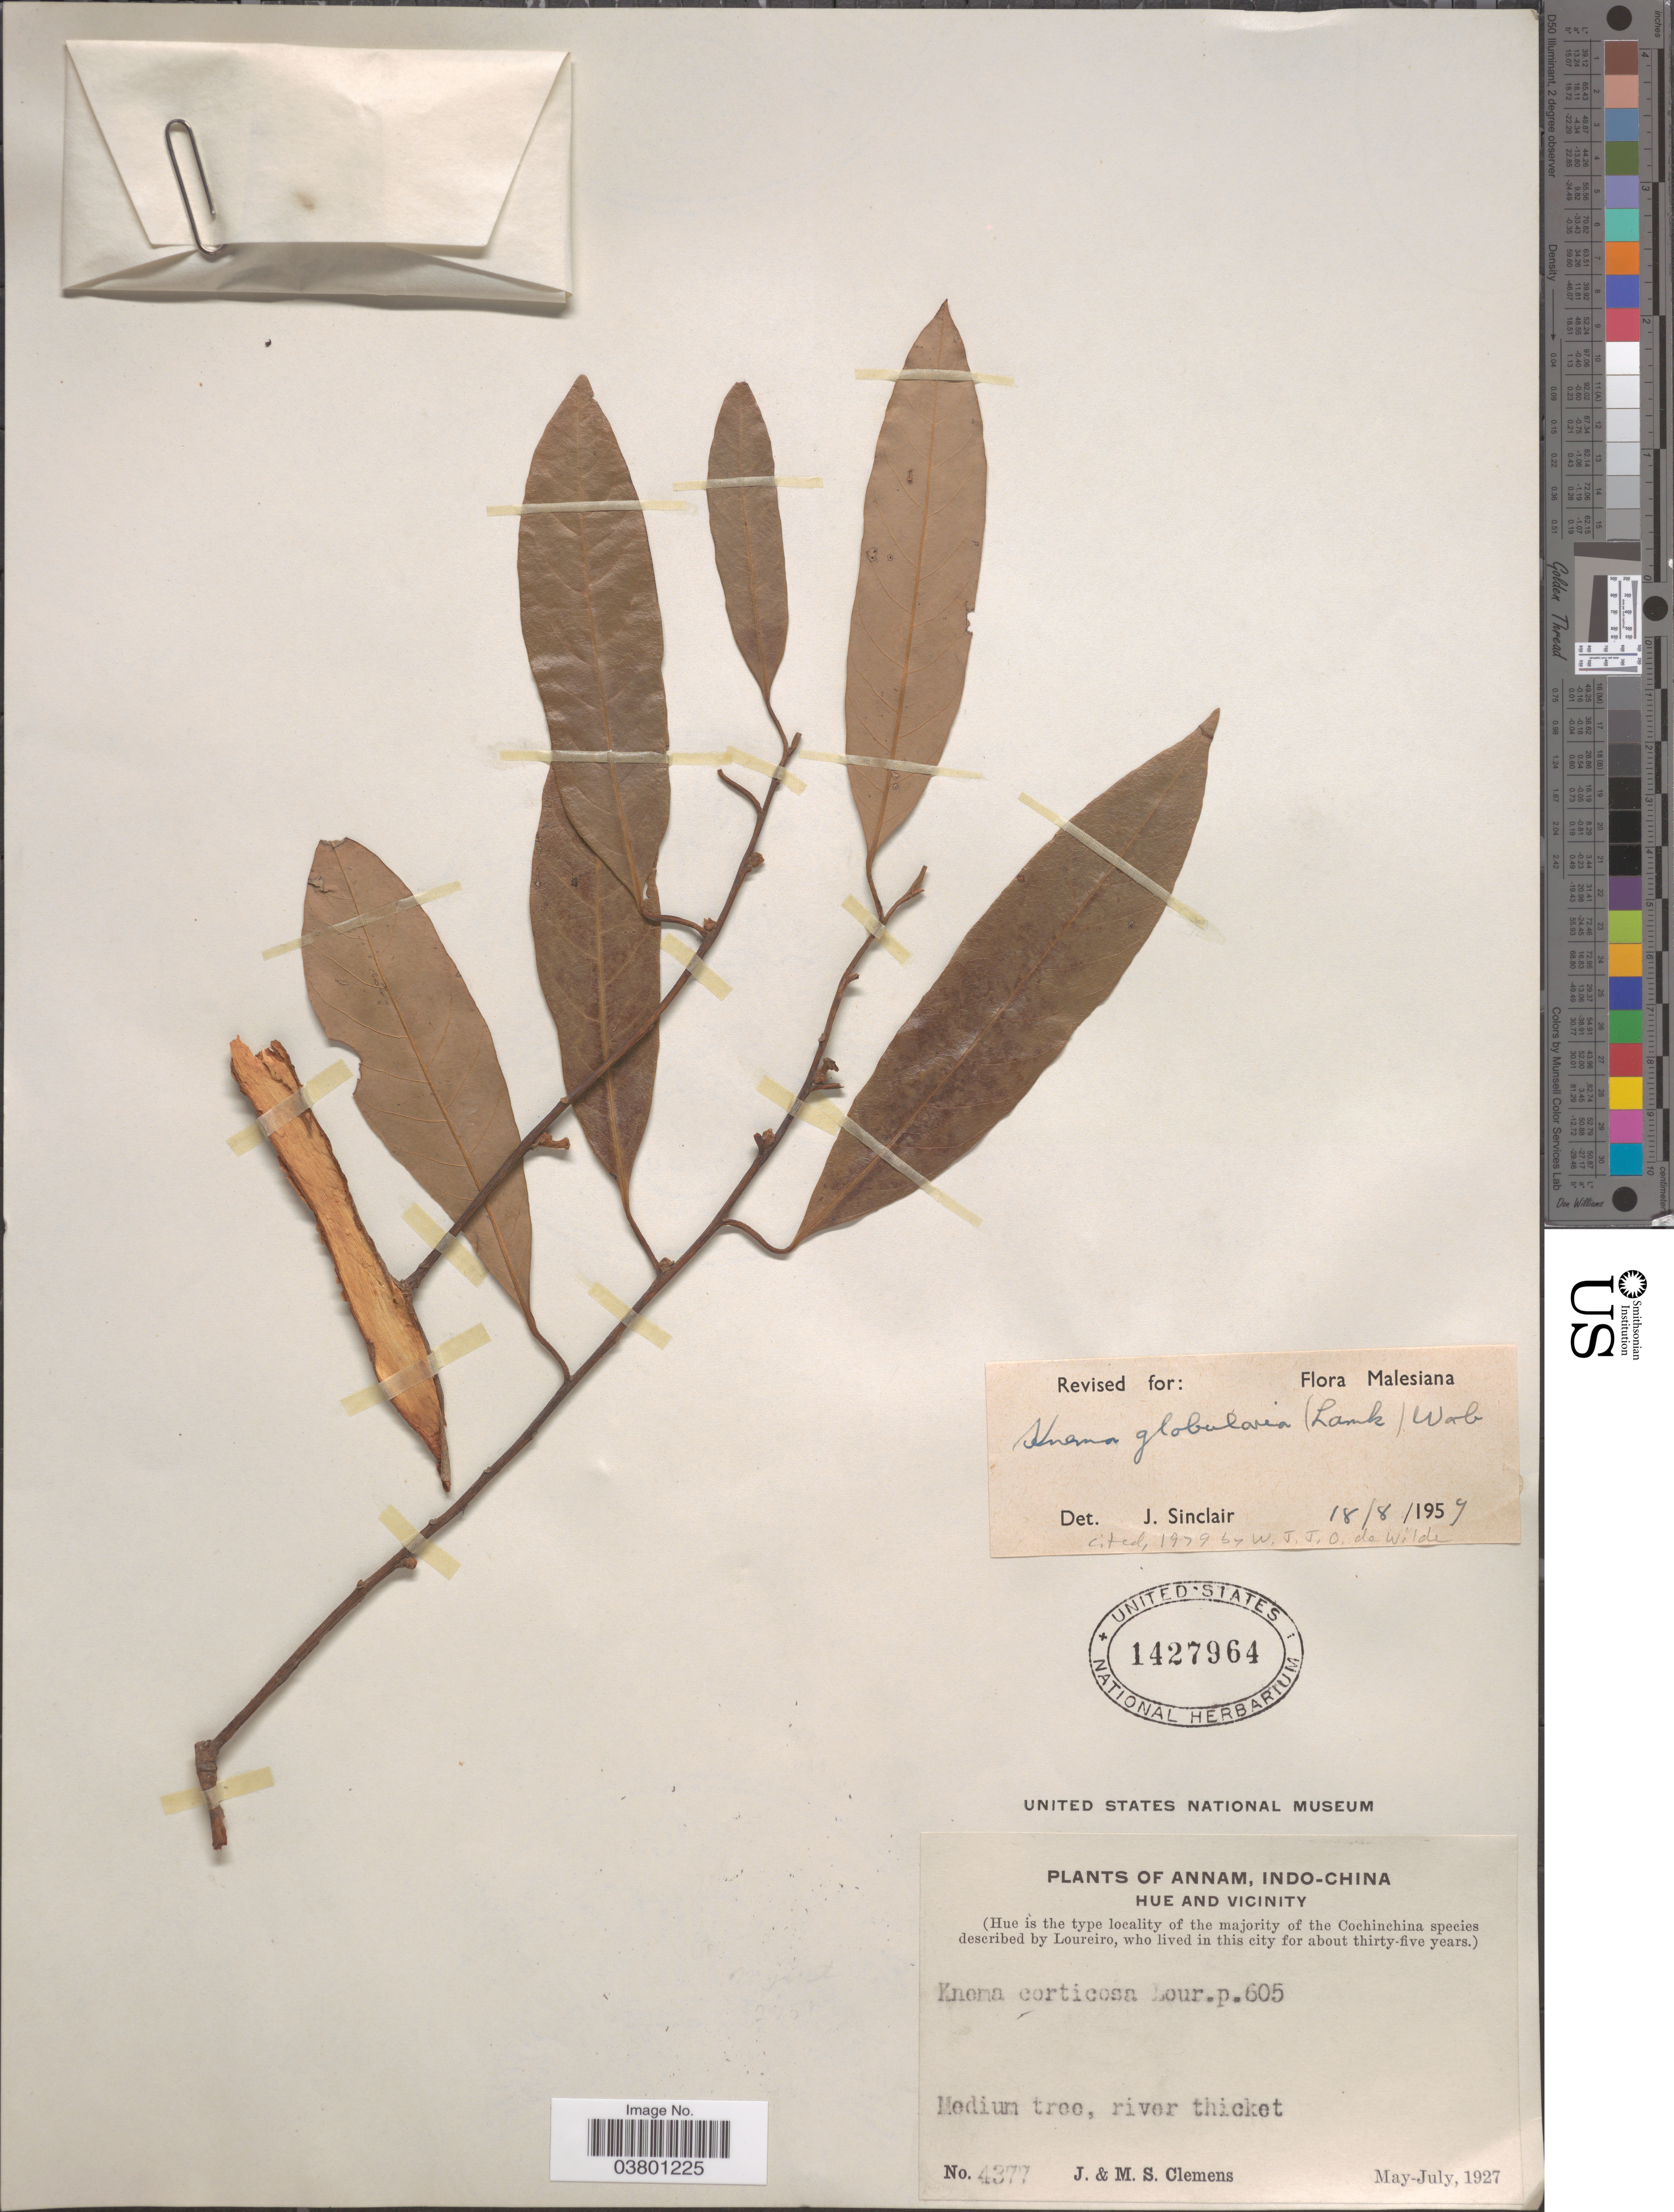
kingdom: Plantae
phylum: Tracheophyta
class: Magnoliopsida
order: Magnoliales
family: Myristicaceae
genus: Knema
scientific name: Knema globularia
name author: (Lam.) Warb.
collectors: J. Clemens & M. S. Clemens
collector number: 4377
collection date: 1927-05/1927-07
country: Vietnam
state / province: Thua Thien-Hue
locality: Annam, Indo-China. Hue and Vicinity.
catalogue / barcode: US 1427964